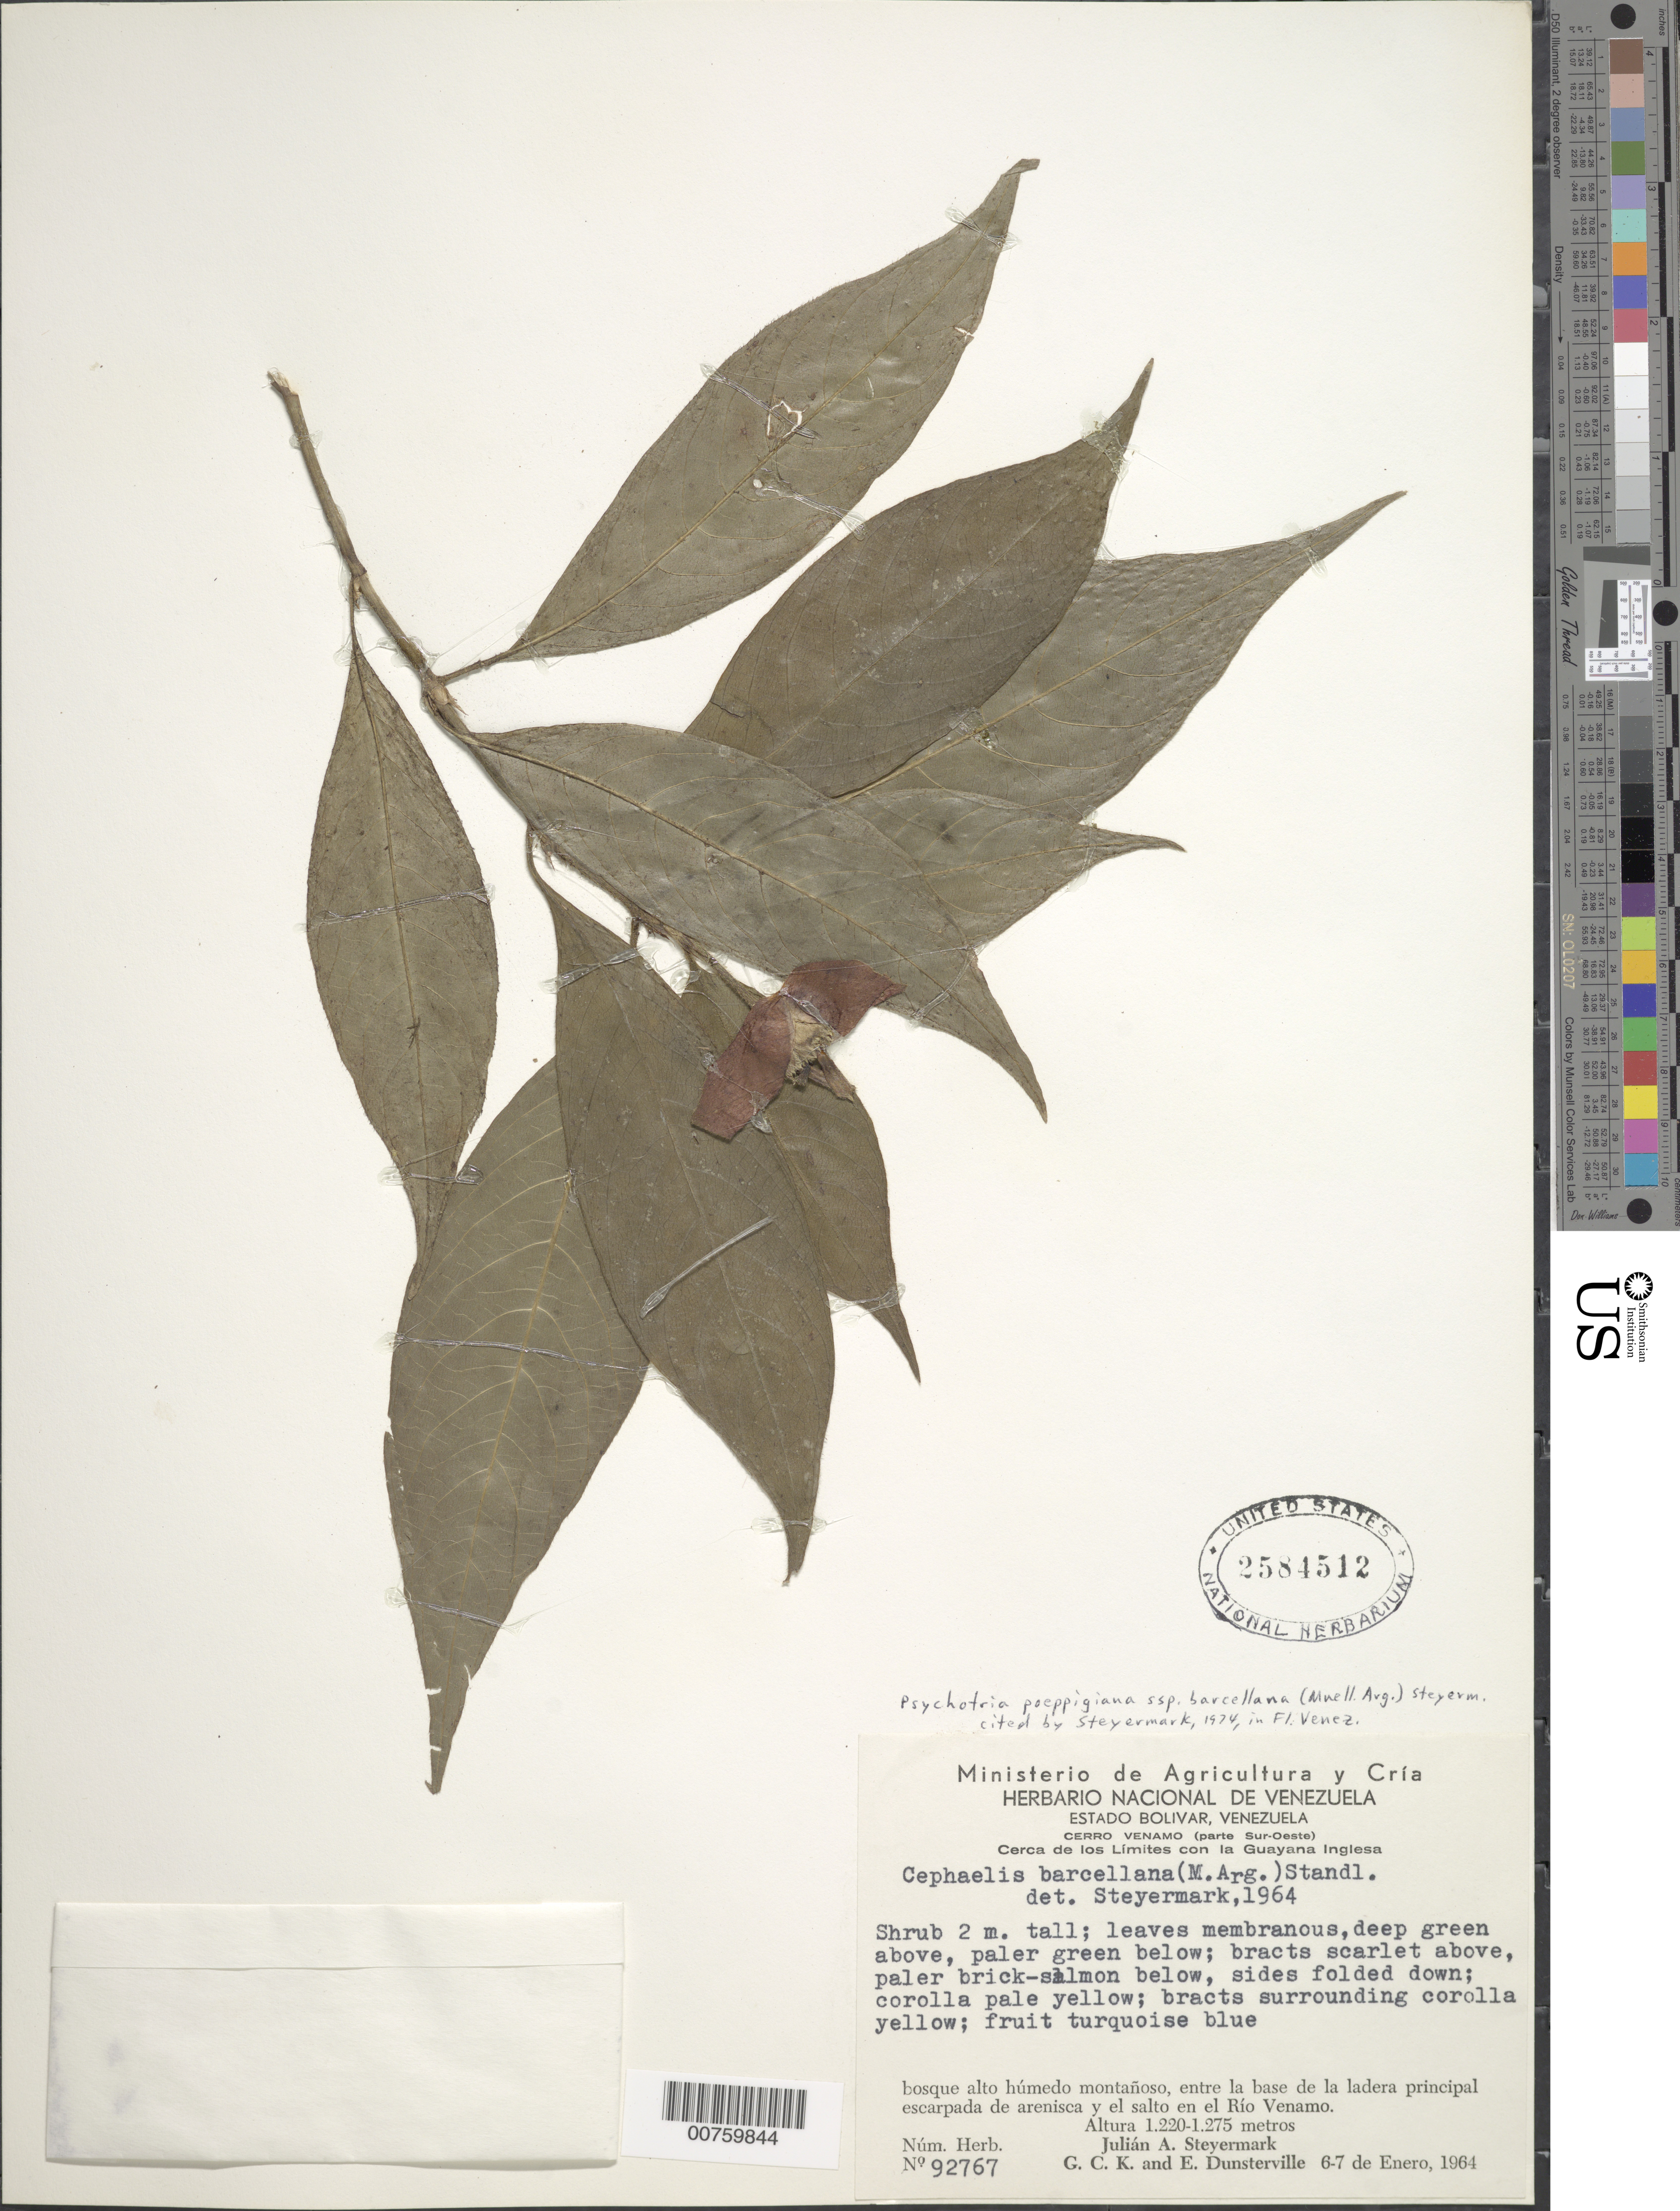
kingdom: Plantae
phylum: Tracheophyta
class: Magnoliopsida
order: Gentianales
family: Rubiaceae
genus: Psychotria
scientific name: Psychotria poeppigiana subsp. barcellana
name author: (Müll. Arg.) Steyerm.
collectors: J. Steyermark, G. C. K. Dunsterville & E. Dunsterville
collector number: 92767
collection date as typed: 6-Jan-64 to 7-Jan-64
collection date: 1964-01-06/1964-01-07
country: Venezuela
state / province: Bolívar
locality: Cerro Venamo, Río Venamo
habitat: High, wet montane forest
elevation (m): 1220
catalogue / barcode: US 2584512